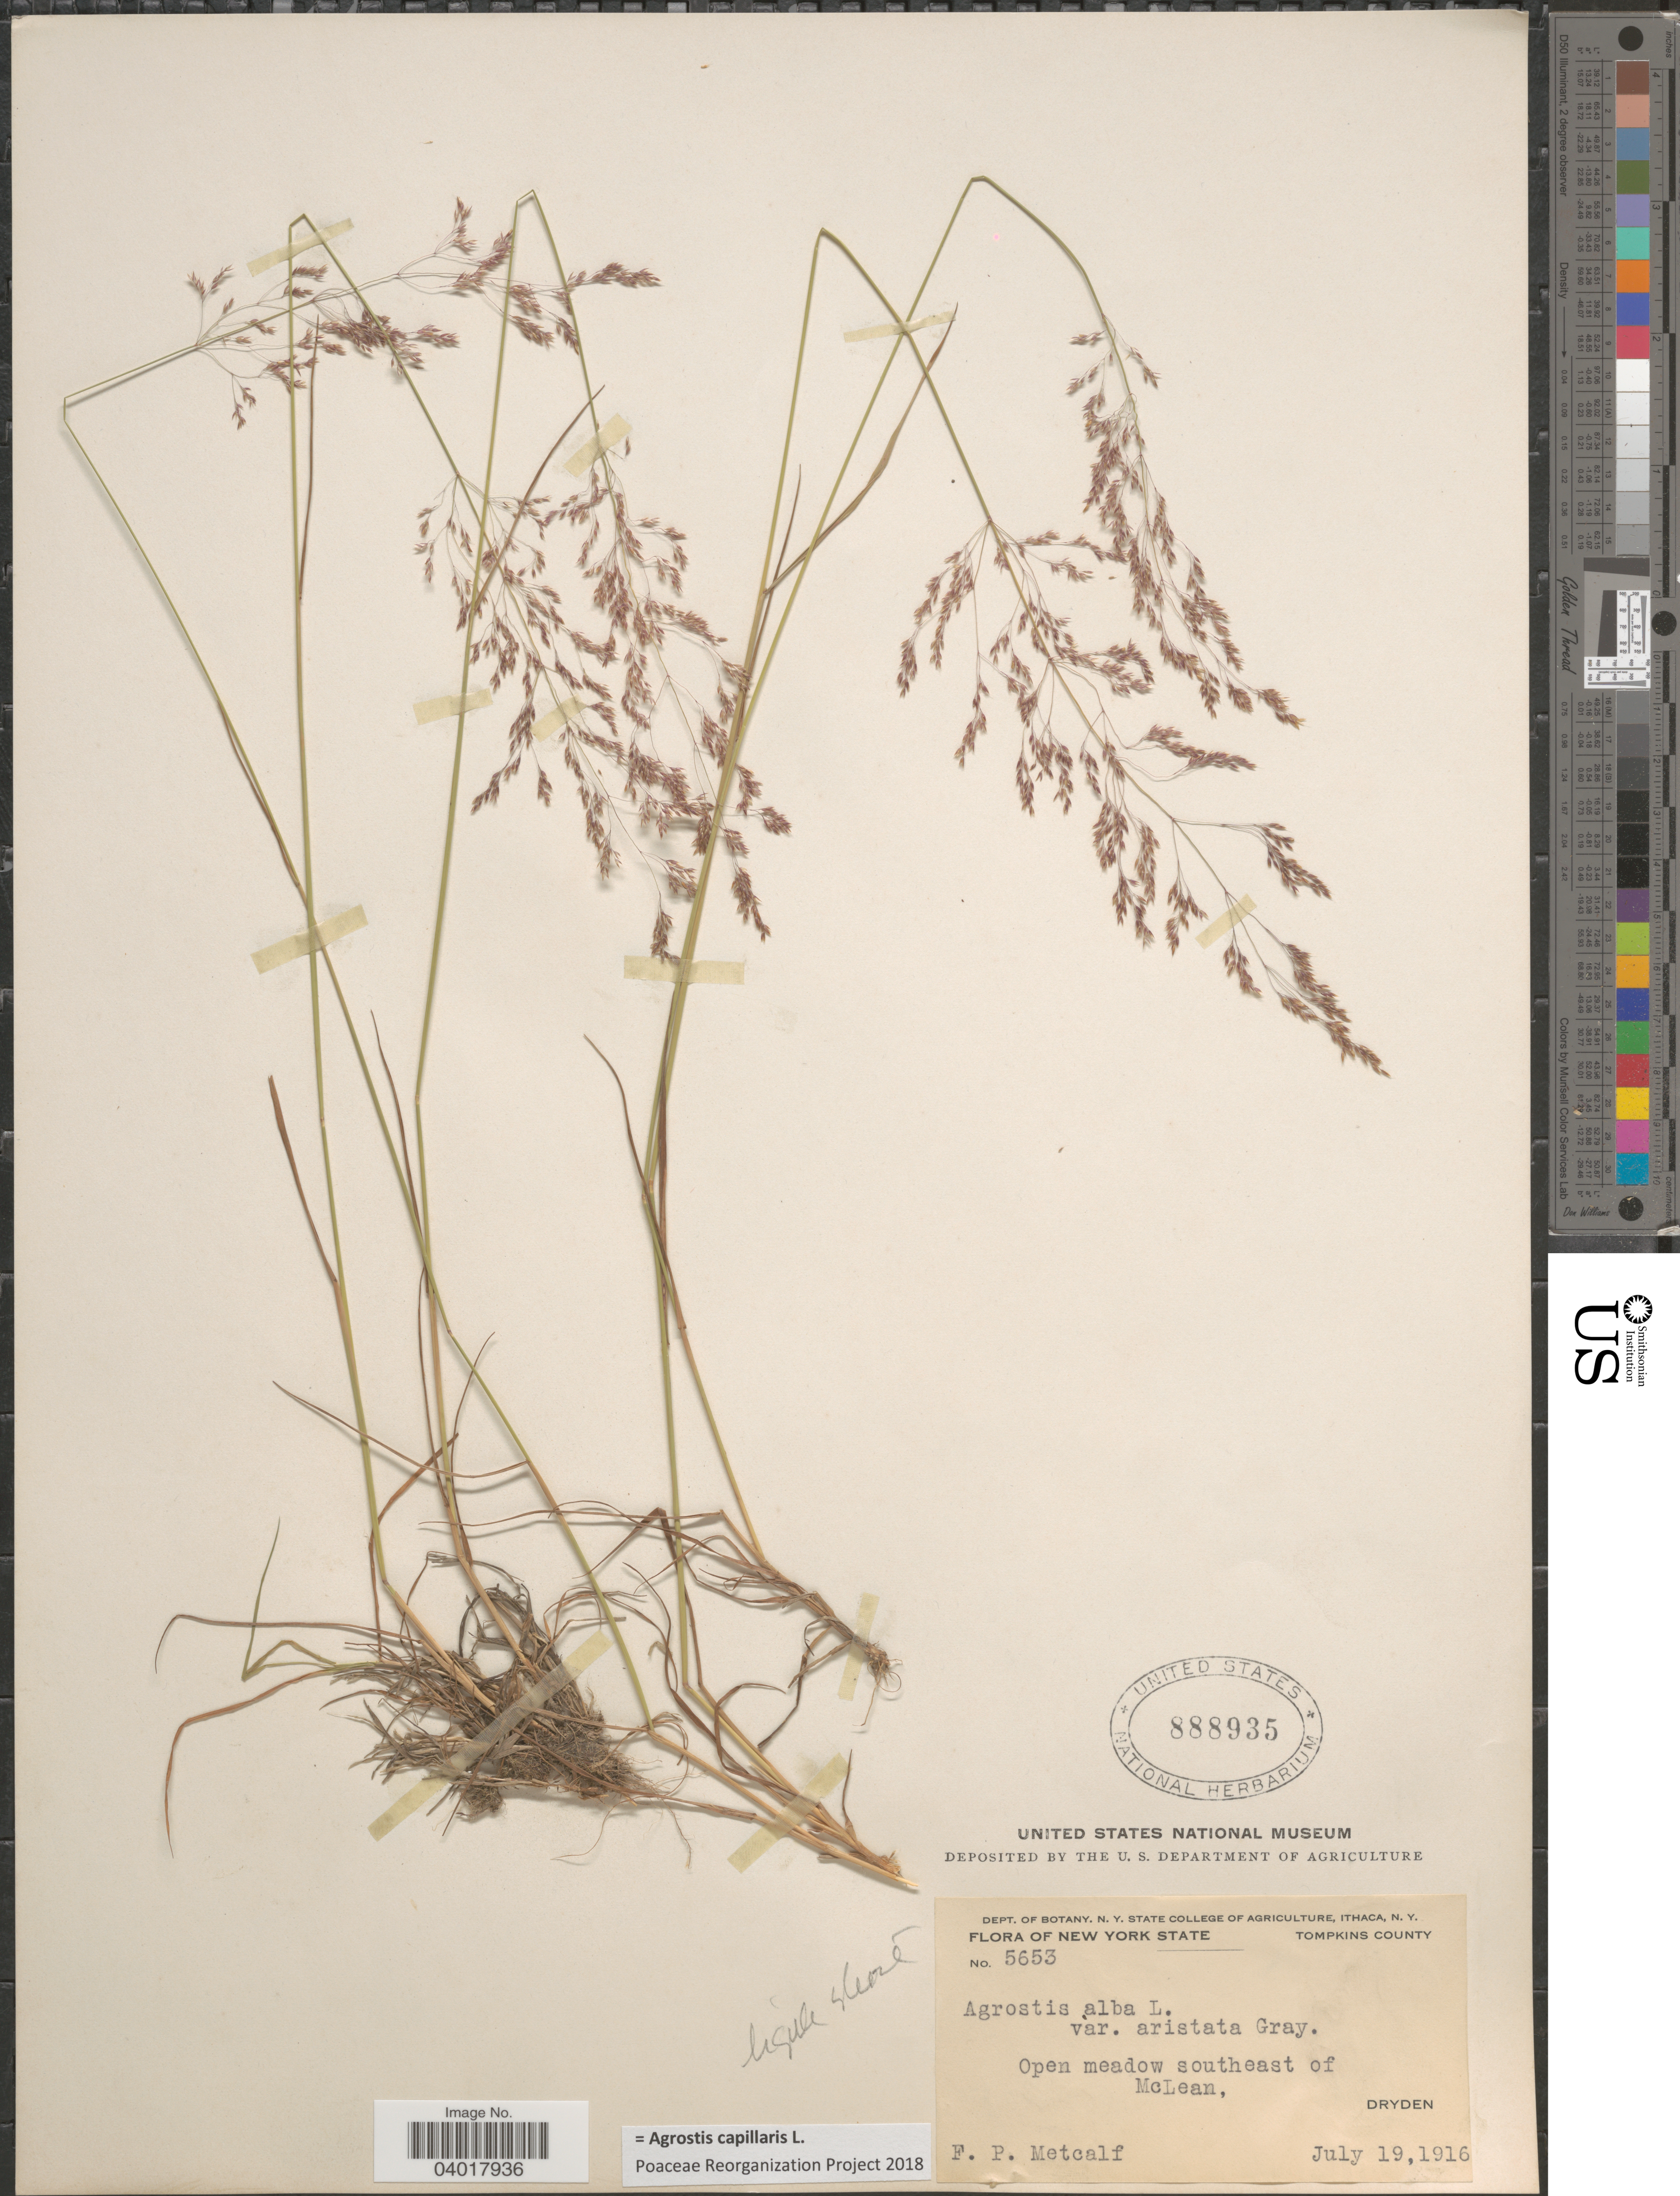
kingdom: Plantae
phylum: Tracheophyta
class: Liliopsida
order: Poales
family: Poaceae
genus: Agrostis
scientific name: Agrostis capillaris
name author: L.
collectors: F. Metcalf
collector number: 5653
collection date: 1916-07-19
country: United States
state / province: New York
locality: Tompkins County. Open meadow southeast of McLean, Dryden.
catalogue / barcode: US 888935